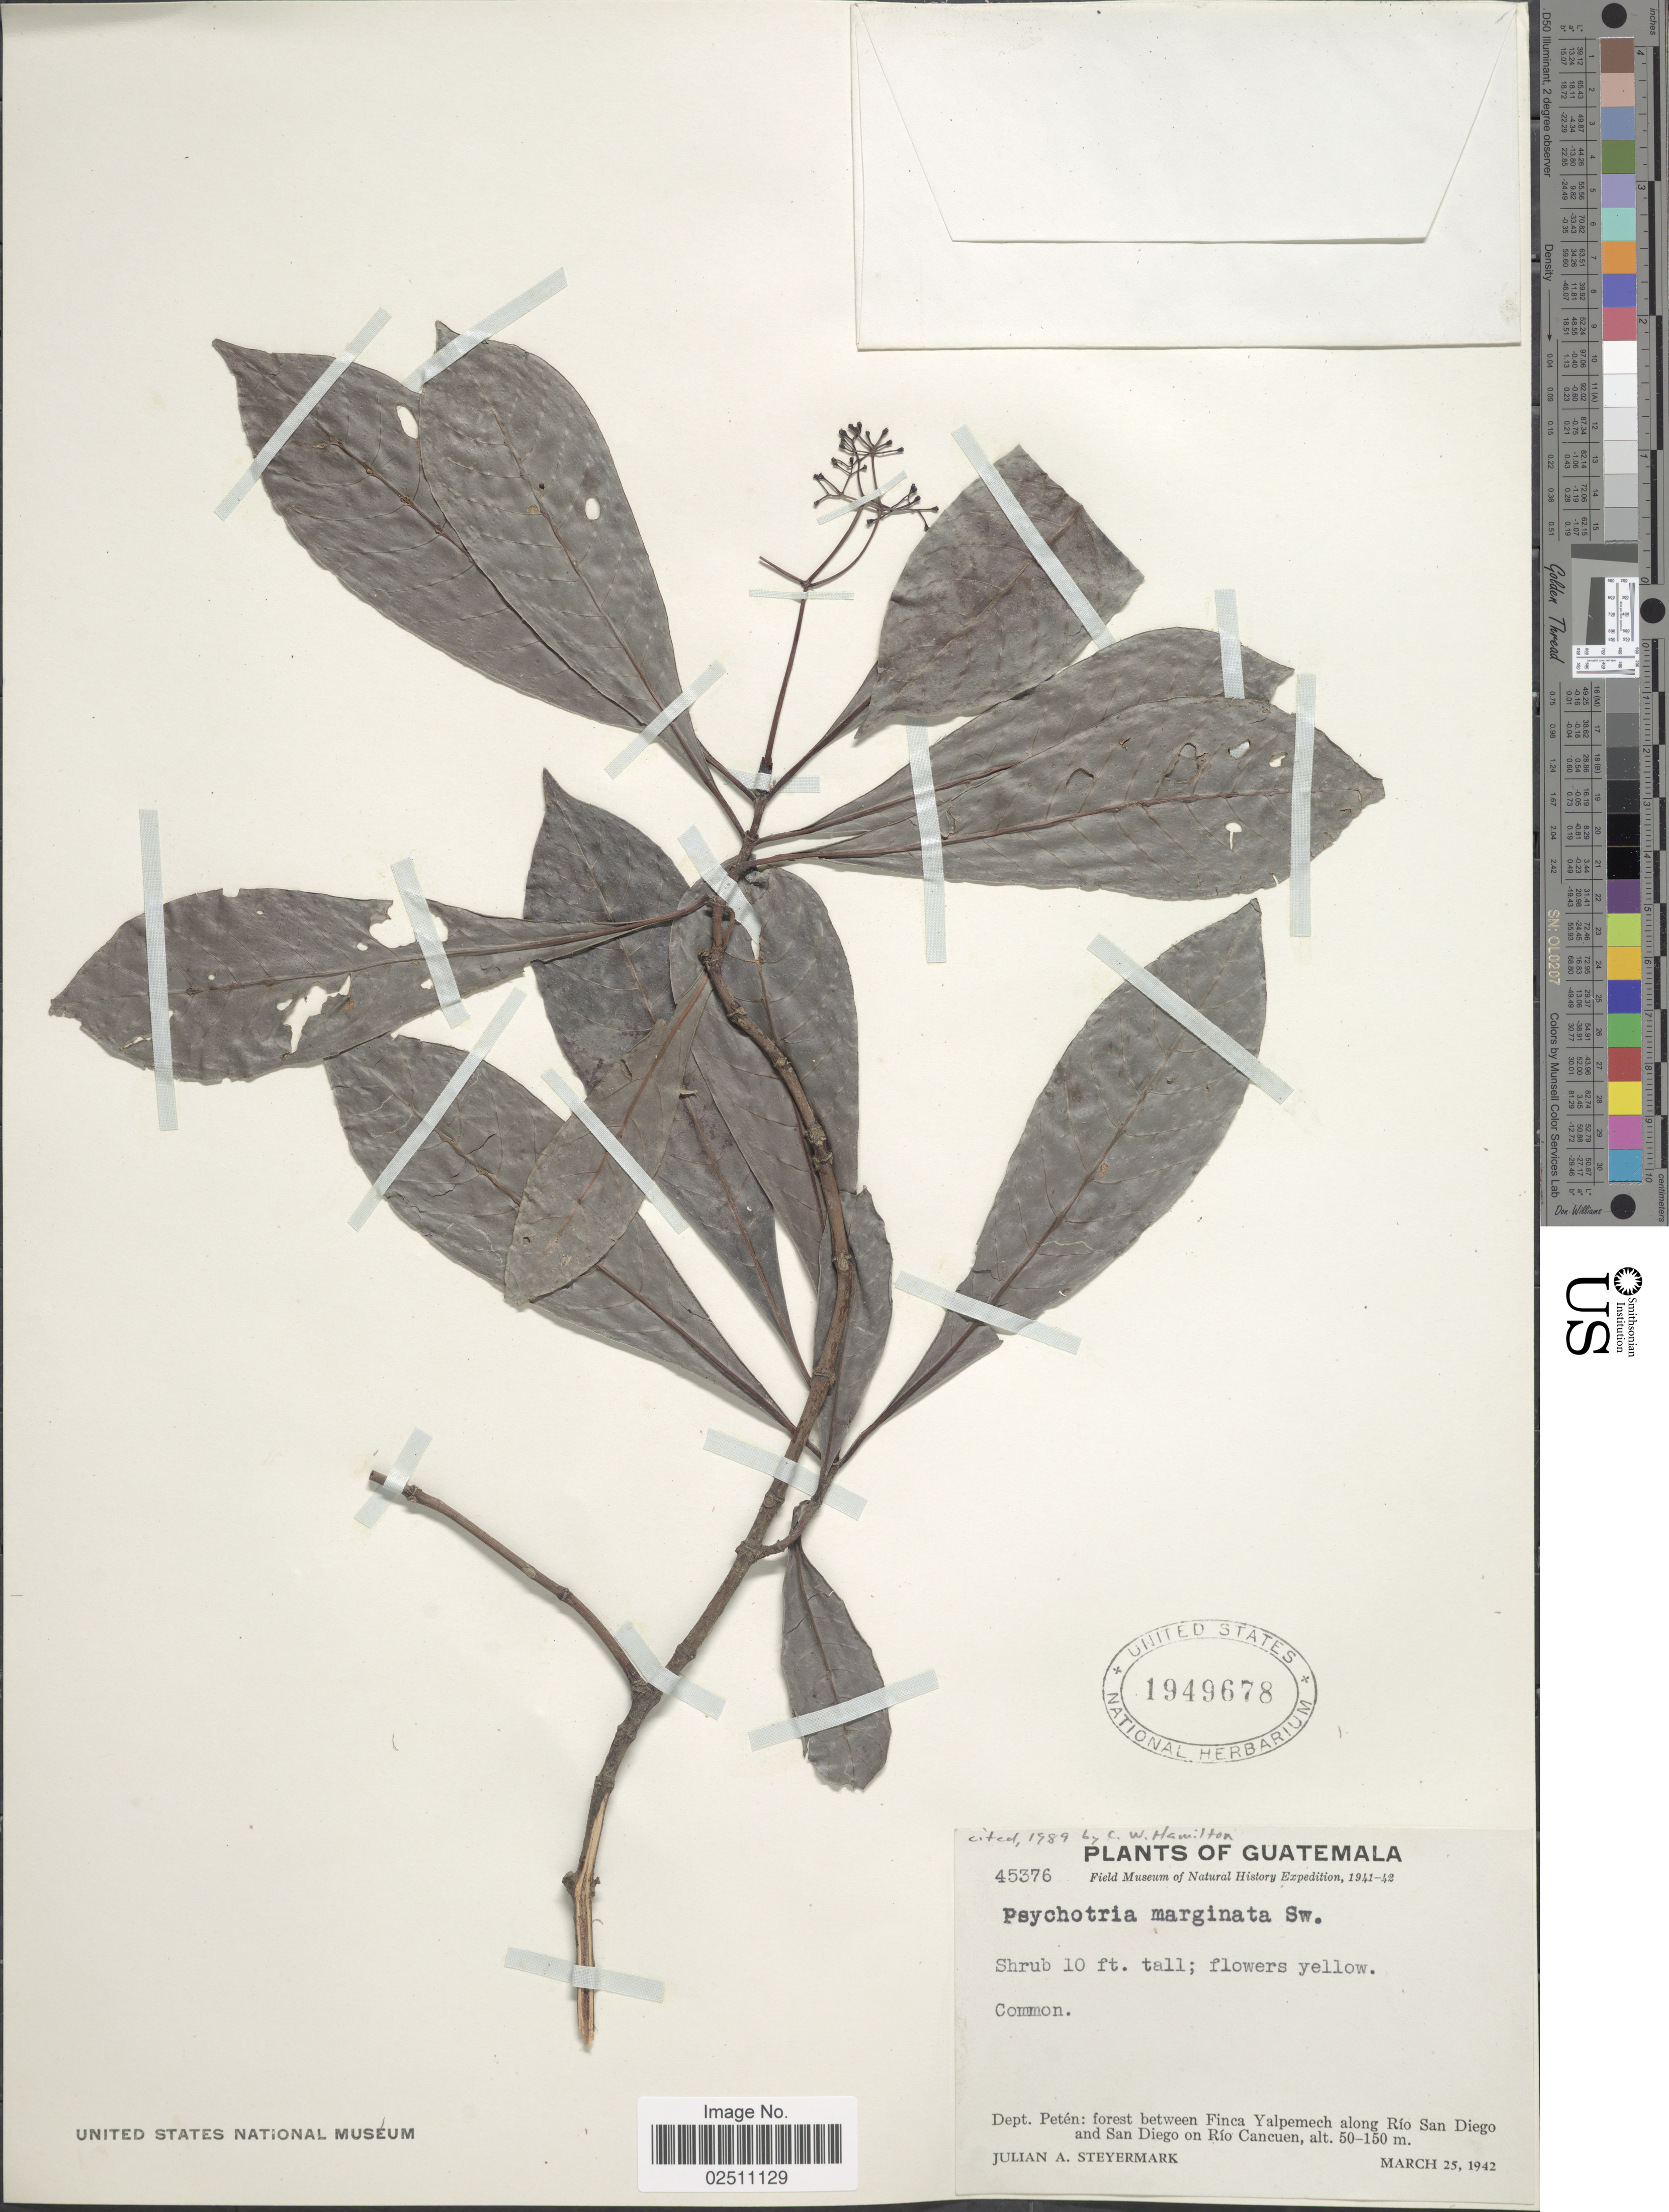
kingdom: Plantae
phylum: Tracheophyta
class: Magnoliopsida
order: Gentianales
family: Rubiaceae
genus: Psychotria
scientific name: Psychotria marginata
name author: Sw.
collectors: J. Steyermark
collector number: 45376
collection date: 1942-03-25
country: Guatemala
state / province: El Petén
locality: Dept. Peten: forest between Finca Yalpemech along Rio San Diego and San Diego on Rio Cancuen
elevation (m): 50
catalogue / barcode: US 1949678